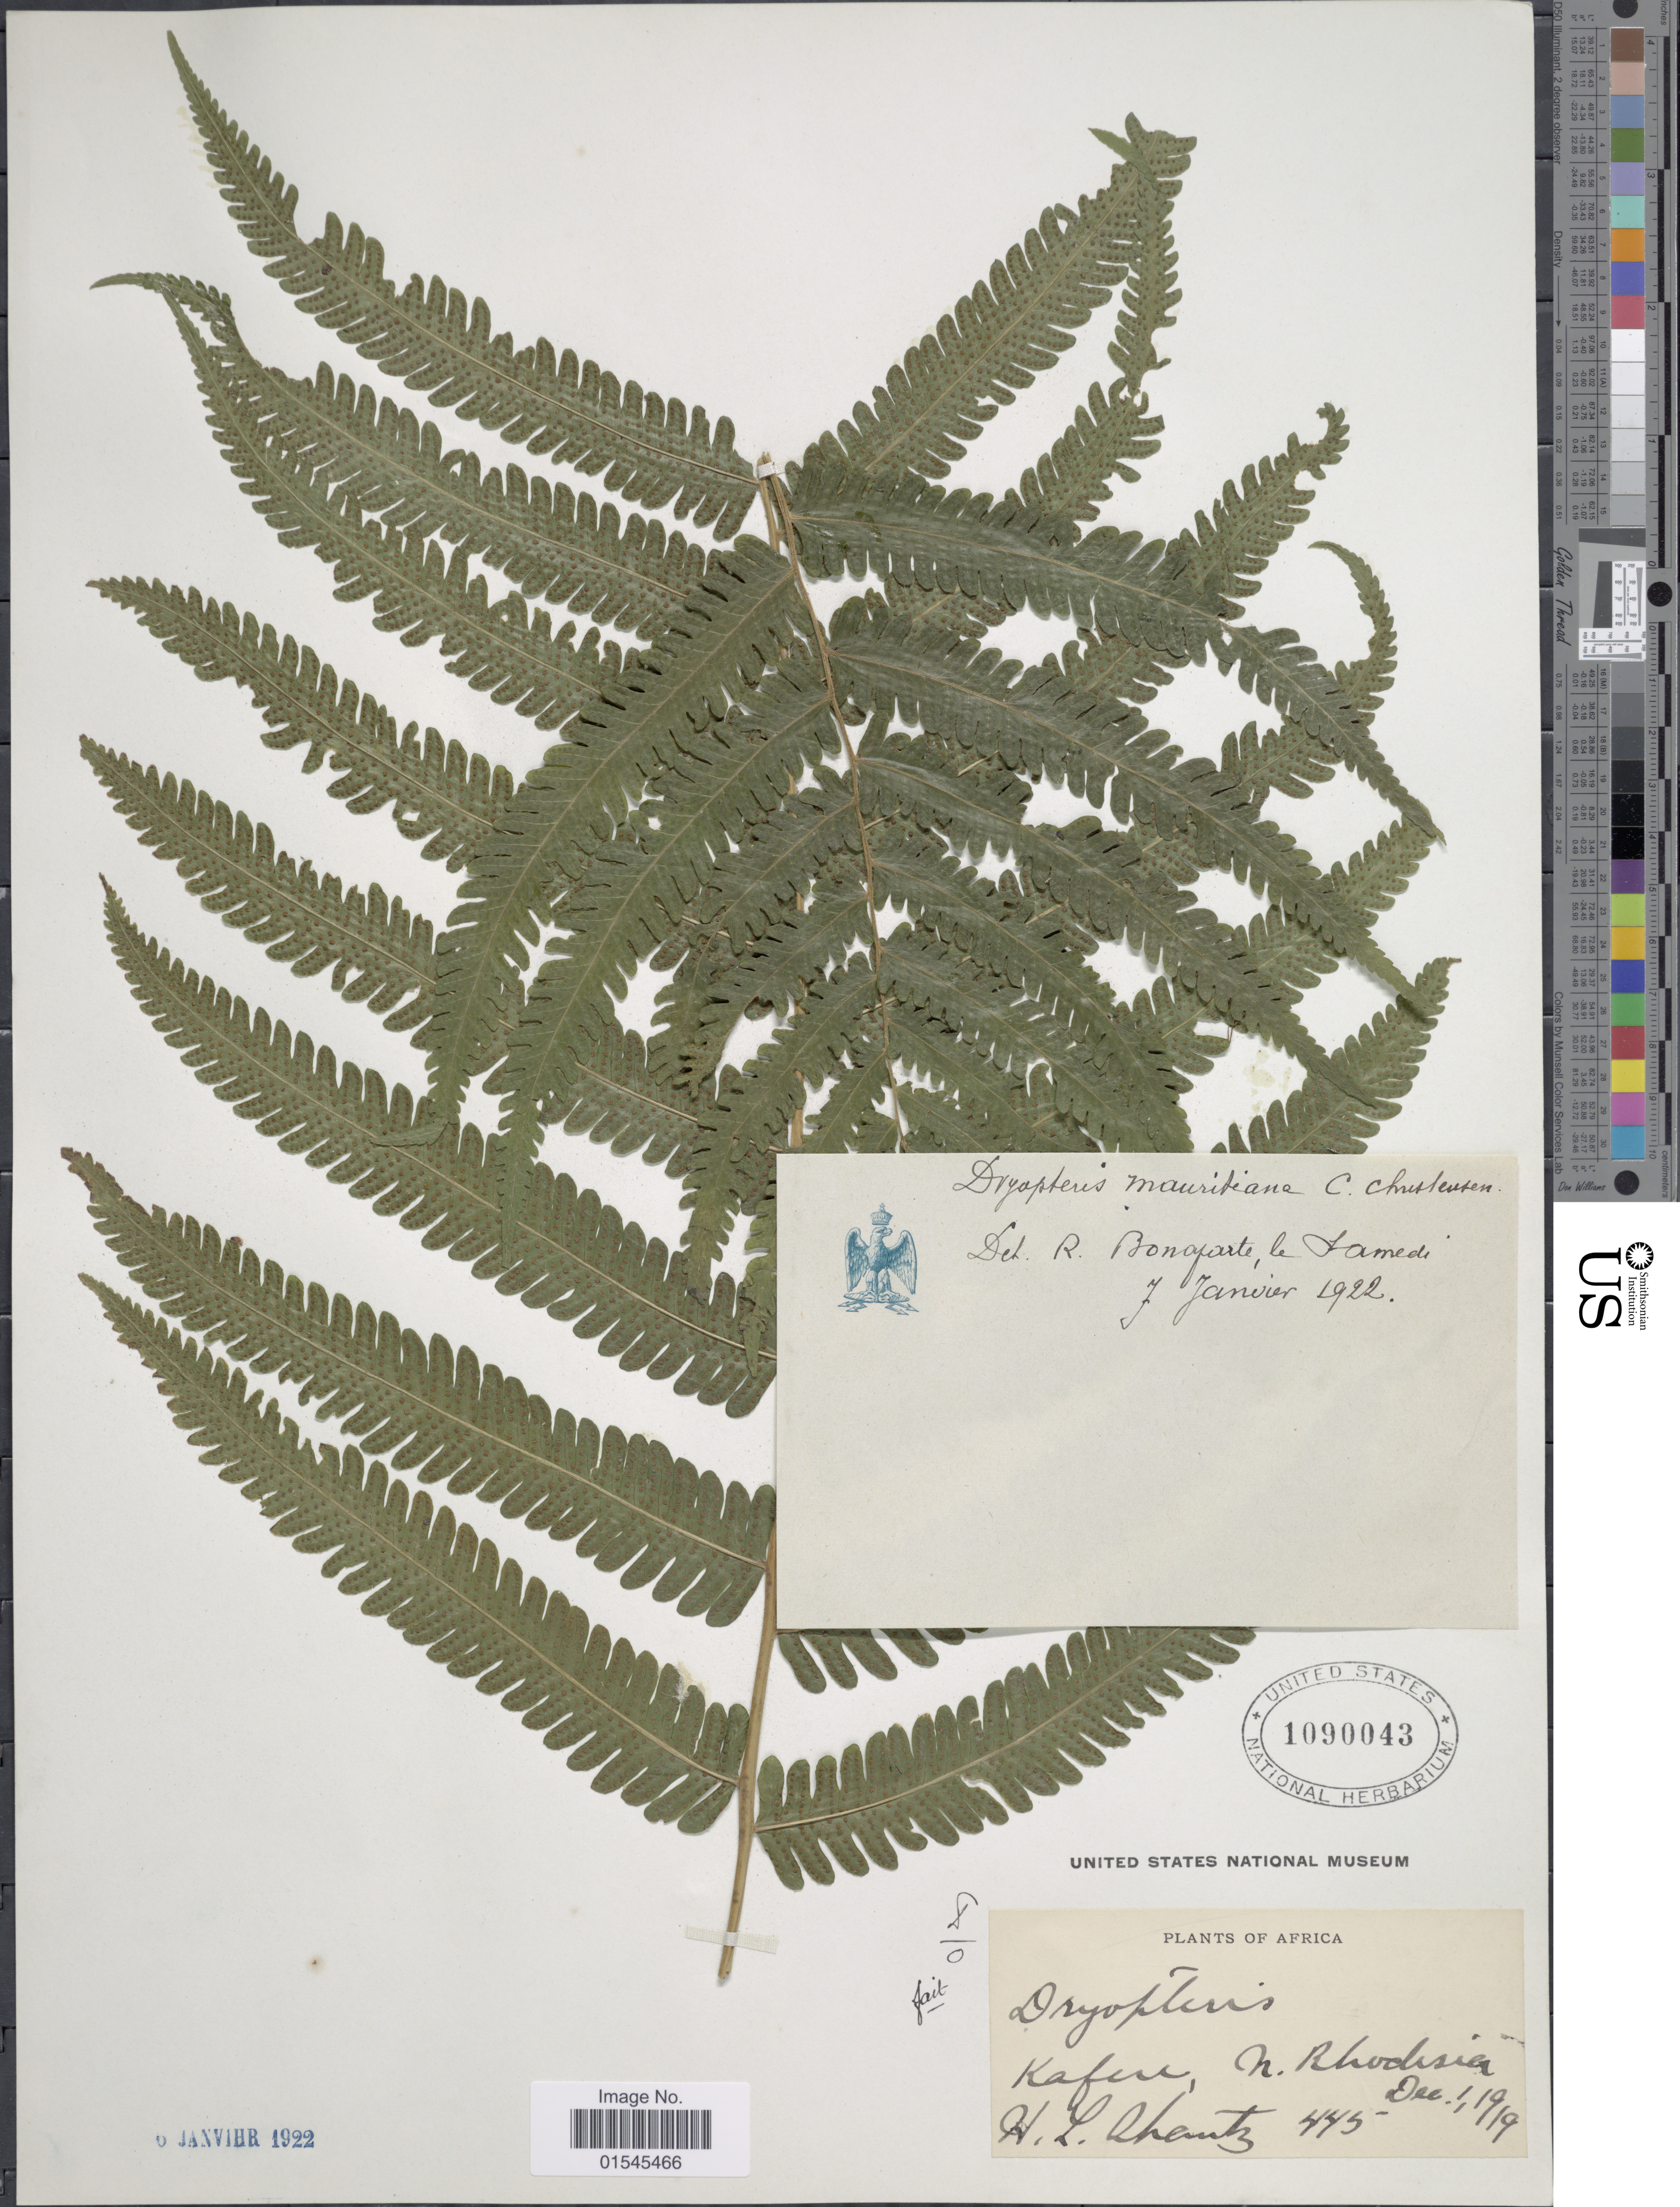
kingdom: Plantae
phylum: Tracheophyta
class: Polypodiopsida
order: Polypodiales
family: Thelypteridaceae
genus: Sphaerostephanos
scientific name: Sphaerostephanos elatus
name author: (Bojer) Holttum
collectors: H. Shantz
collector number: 445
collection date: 1919-12-01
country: Zambia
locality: Kafere. N. Rhodesia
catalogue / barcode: US 1090043